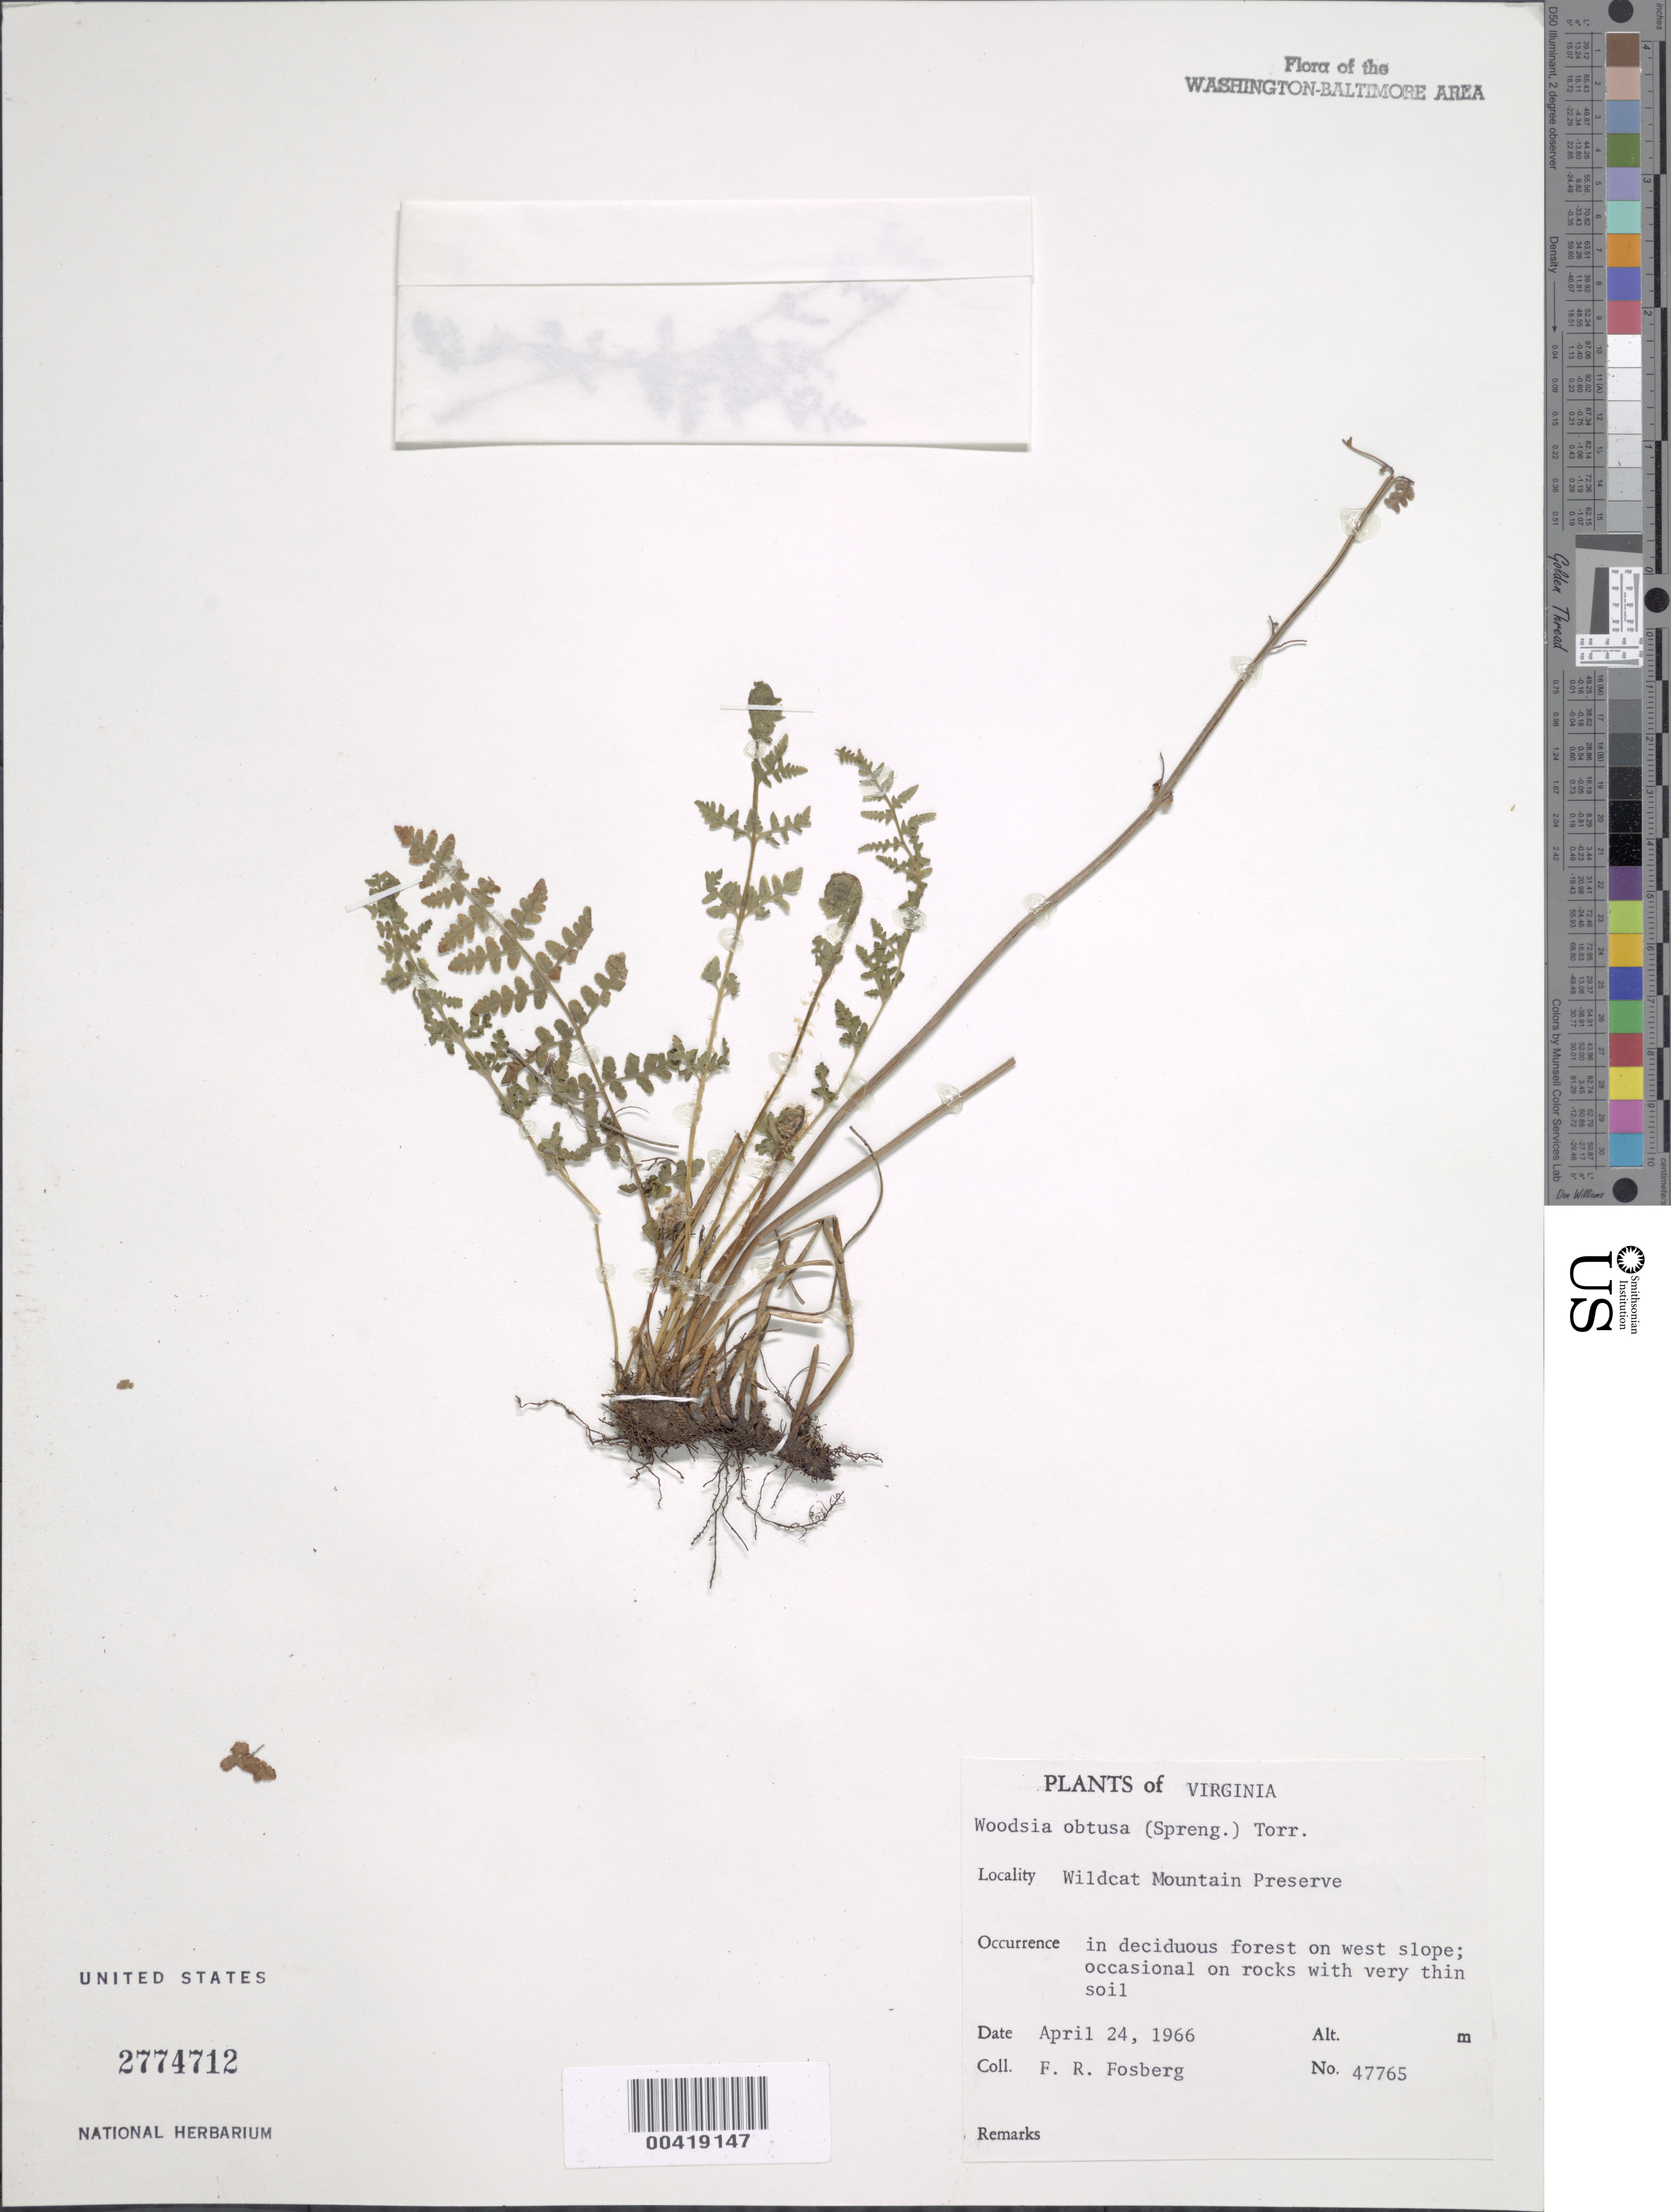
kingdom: Plantae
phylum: Tracheophyta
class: Polypodiopsida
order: Polypodiales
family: Woodsiaceae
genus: Woodsia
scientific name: Woodsia obtusa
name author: (Spreng.) Torr.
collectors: F. R. Fosberg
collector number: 47765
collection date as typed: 24 Apr 1966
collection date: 1966-04-24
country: United States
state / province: Virginia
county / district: Fauquier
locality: Wildcat mountain Preserve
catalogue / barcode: US 2774712